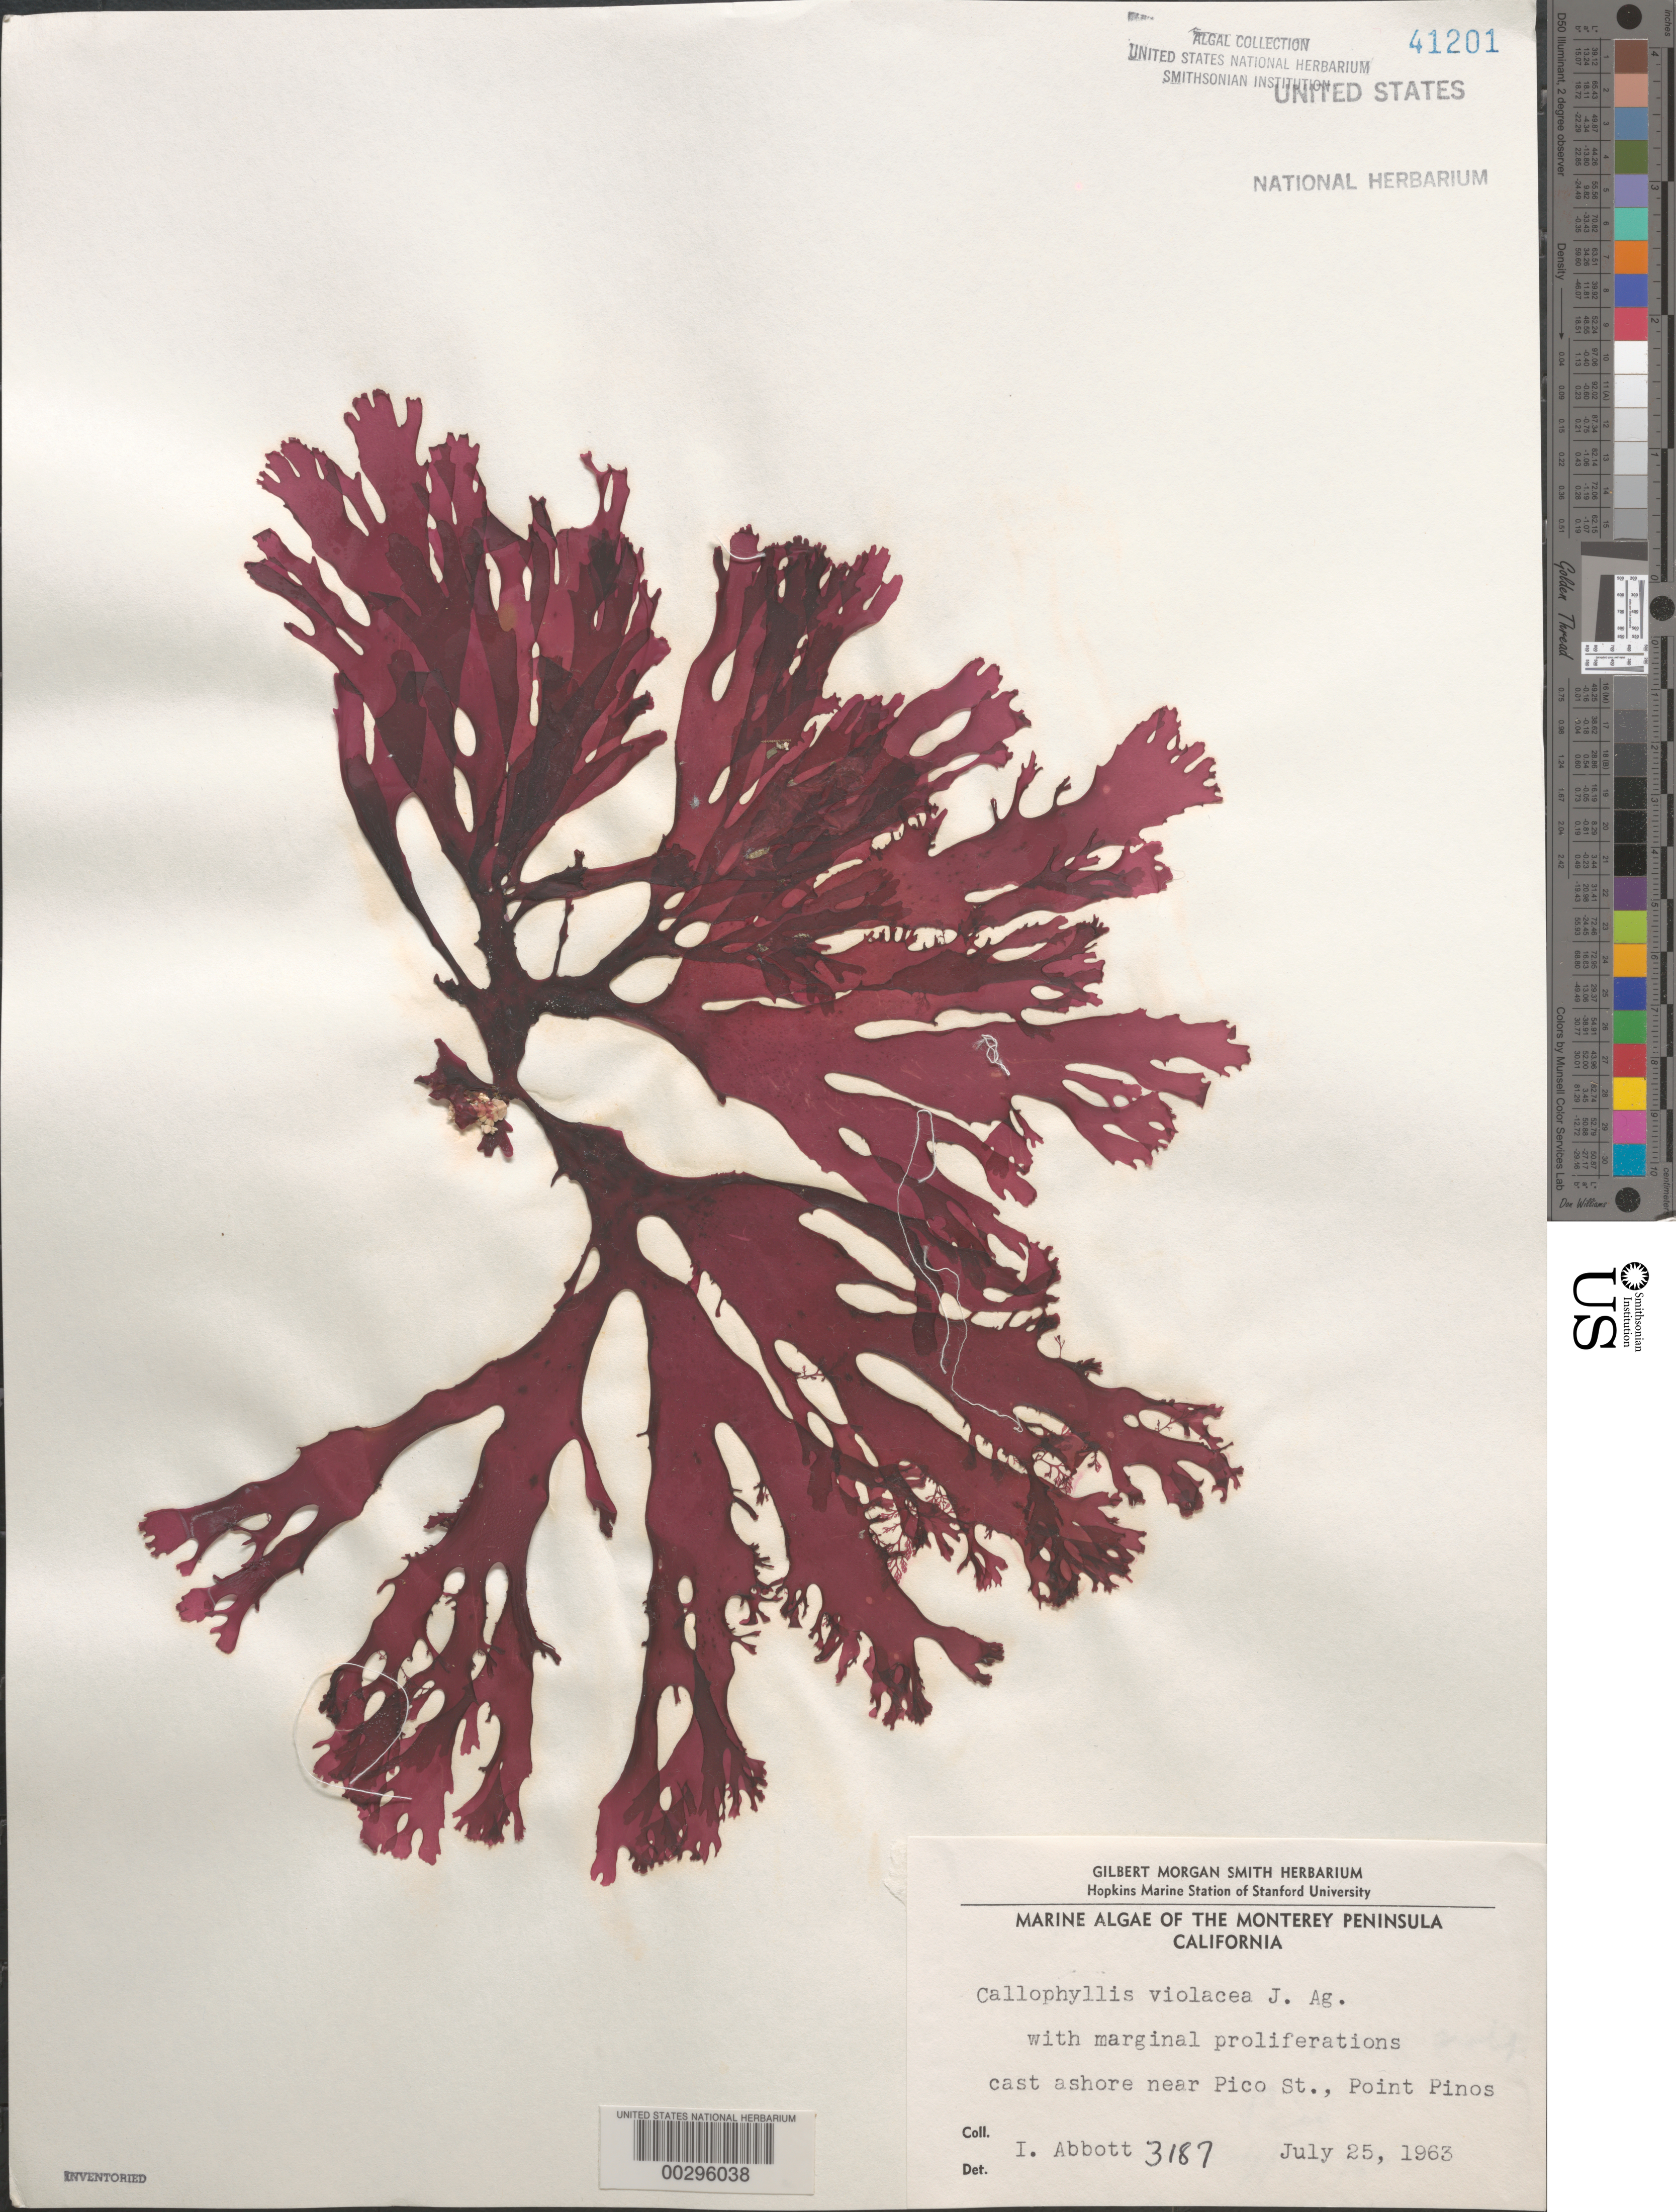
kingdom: Plantae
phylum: Rhodophyta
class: Florideophyceae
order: Gigartinales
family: Kallymeniaceae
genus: Callophyllis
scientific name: Callophyllis violacea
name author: J. Agardh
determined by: Abbott, Isabella A.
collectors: I. A. Abbott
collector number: IAA 3187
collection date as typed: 25 Jul 1963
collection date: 1963-07-25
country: United States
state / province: California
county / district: Monterey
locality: Point Pinos, near Pico Street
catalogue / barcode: US 41201